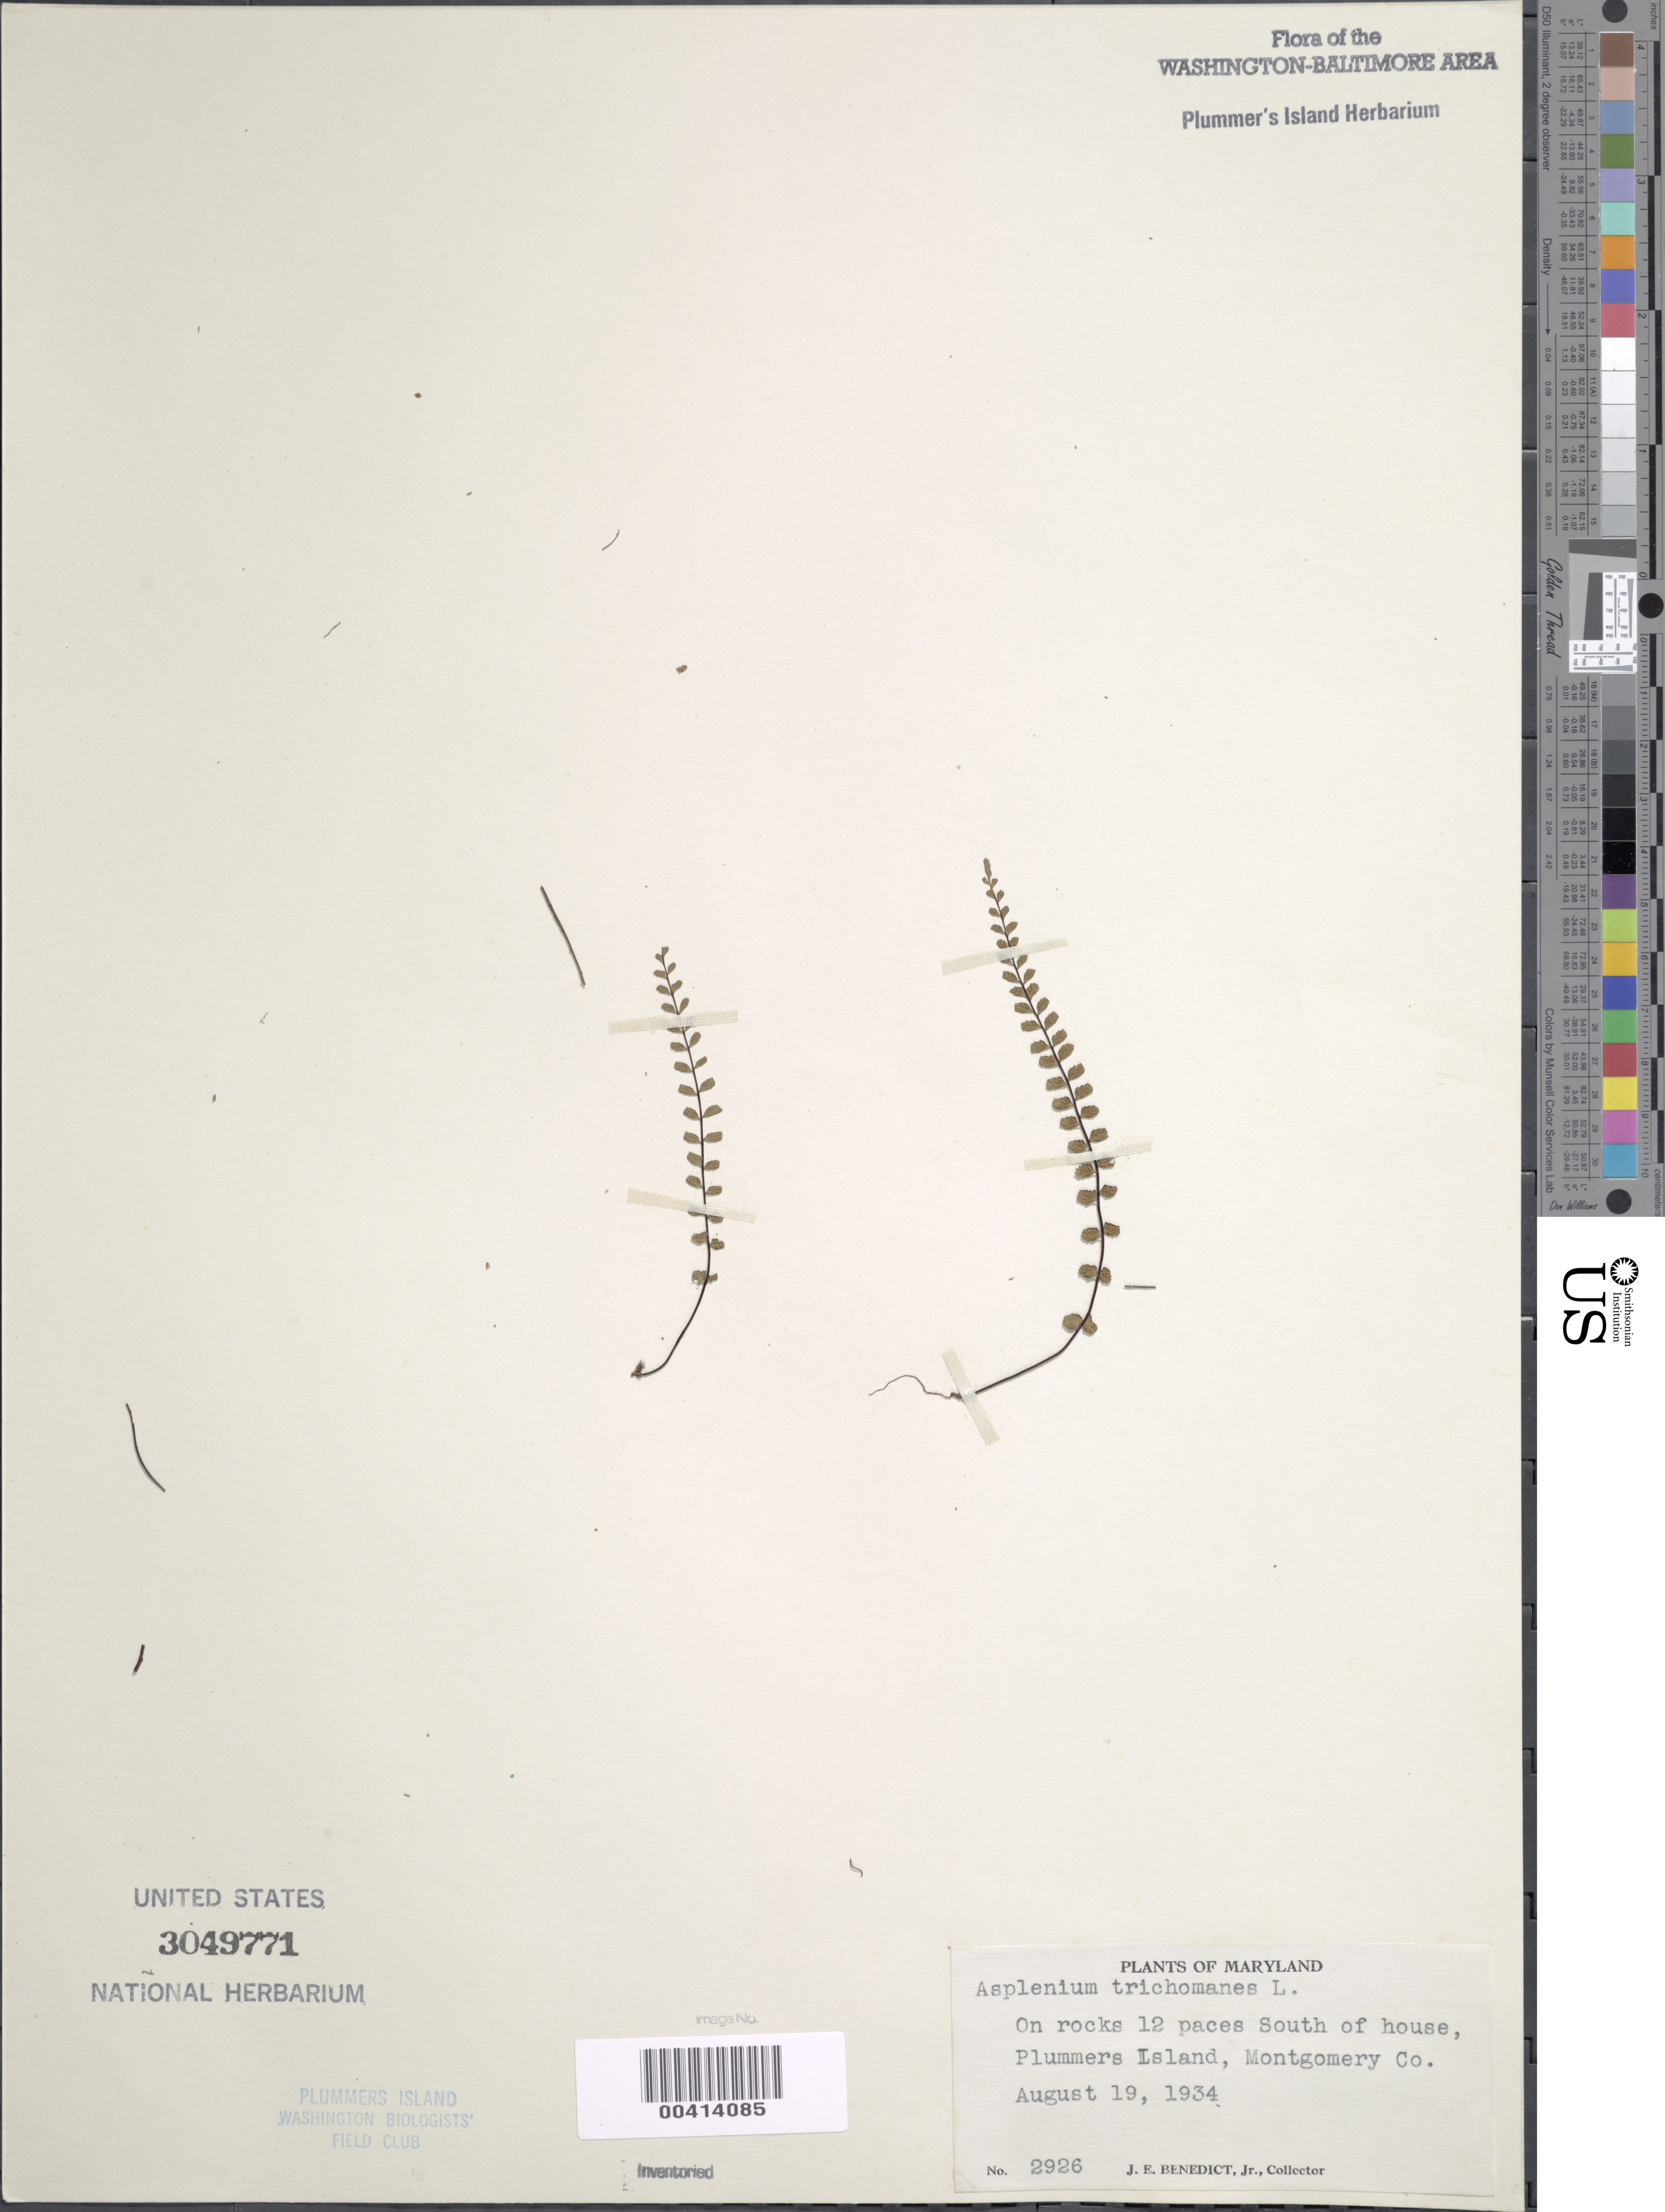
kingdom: Plantae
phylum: Tracheophyta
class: Polypodiopsida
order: Polypodiales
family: Aspleniaceae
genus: Asplenium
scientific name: Asplenium trichomanes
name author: L.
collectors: J. Benedict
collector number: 2926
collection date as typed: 19 Aug 1934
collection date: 1934-08-19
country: United States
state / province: Maryland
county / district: Montgomery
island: Plummers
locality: Plummer's Island; 12 paces south of Cabin C. & O. Canal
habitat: On rocks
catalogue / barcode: US 3049771